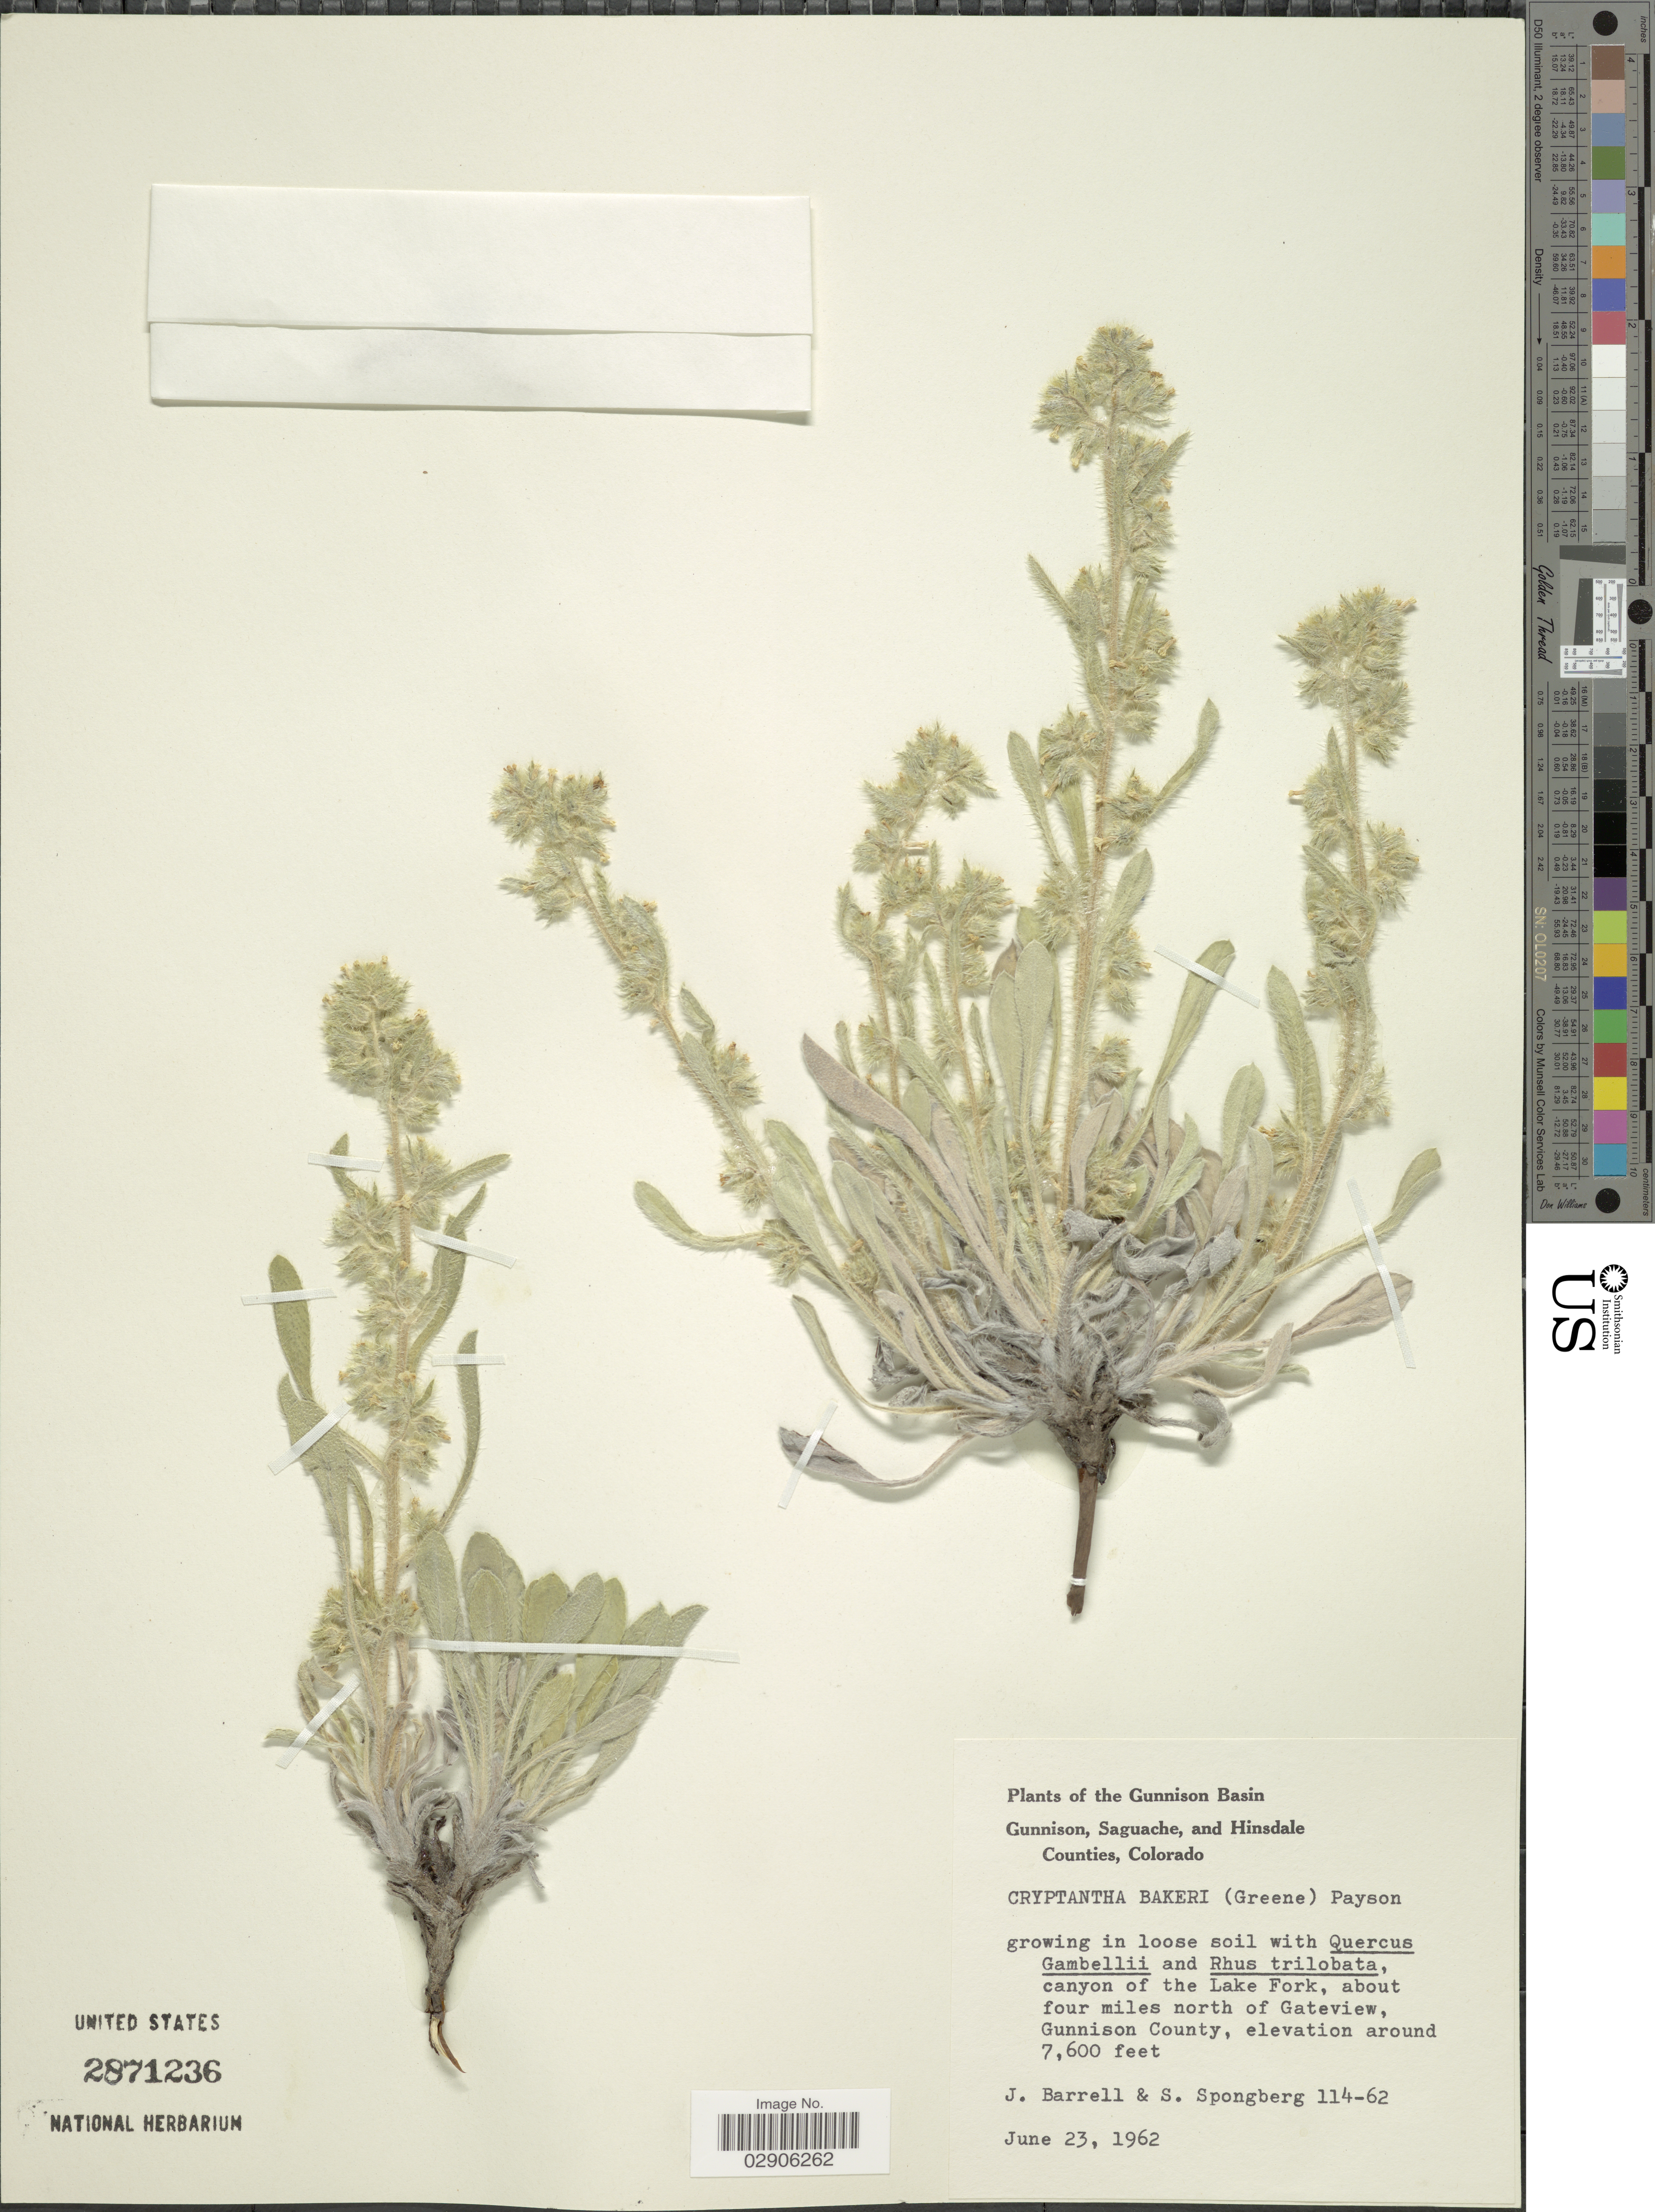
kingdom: Plantae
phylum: Tracheophyta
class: Magnoliopsida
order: Boraginales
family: Boraginaceae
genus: Cryptantha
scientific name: Cryptantha bakeri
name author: (S.W. Greene) Payson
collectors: J. Barrell & S. A.Spongberg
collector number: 114-62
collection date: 1962-06-23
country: United States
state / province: Colorado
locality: The Gunnison Basin, Gunnison, Saguache, and Hinsdale Counties, Colorado, canyon of the Lake Fork, about four miles north of Gateview, Gunnison County.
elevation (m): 2316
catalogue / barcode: US 2871236